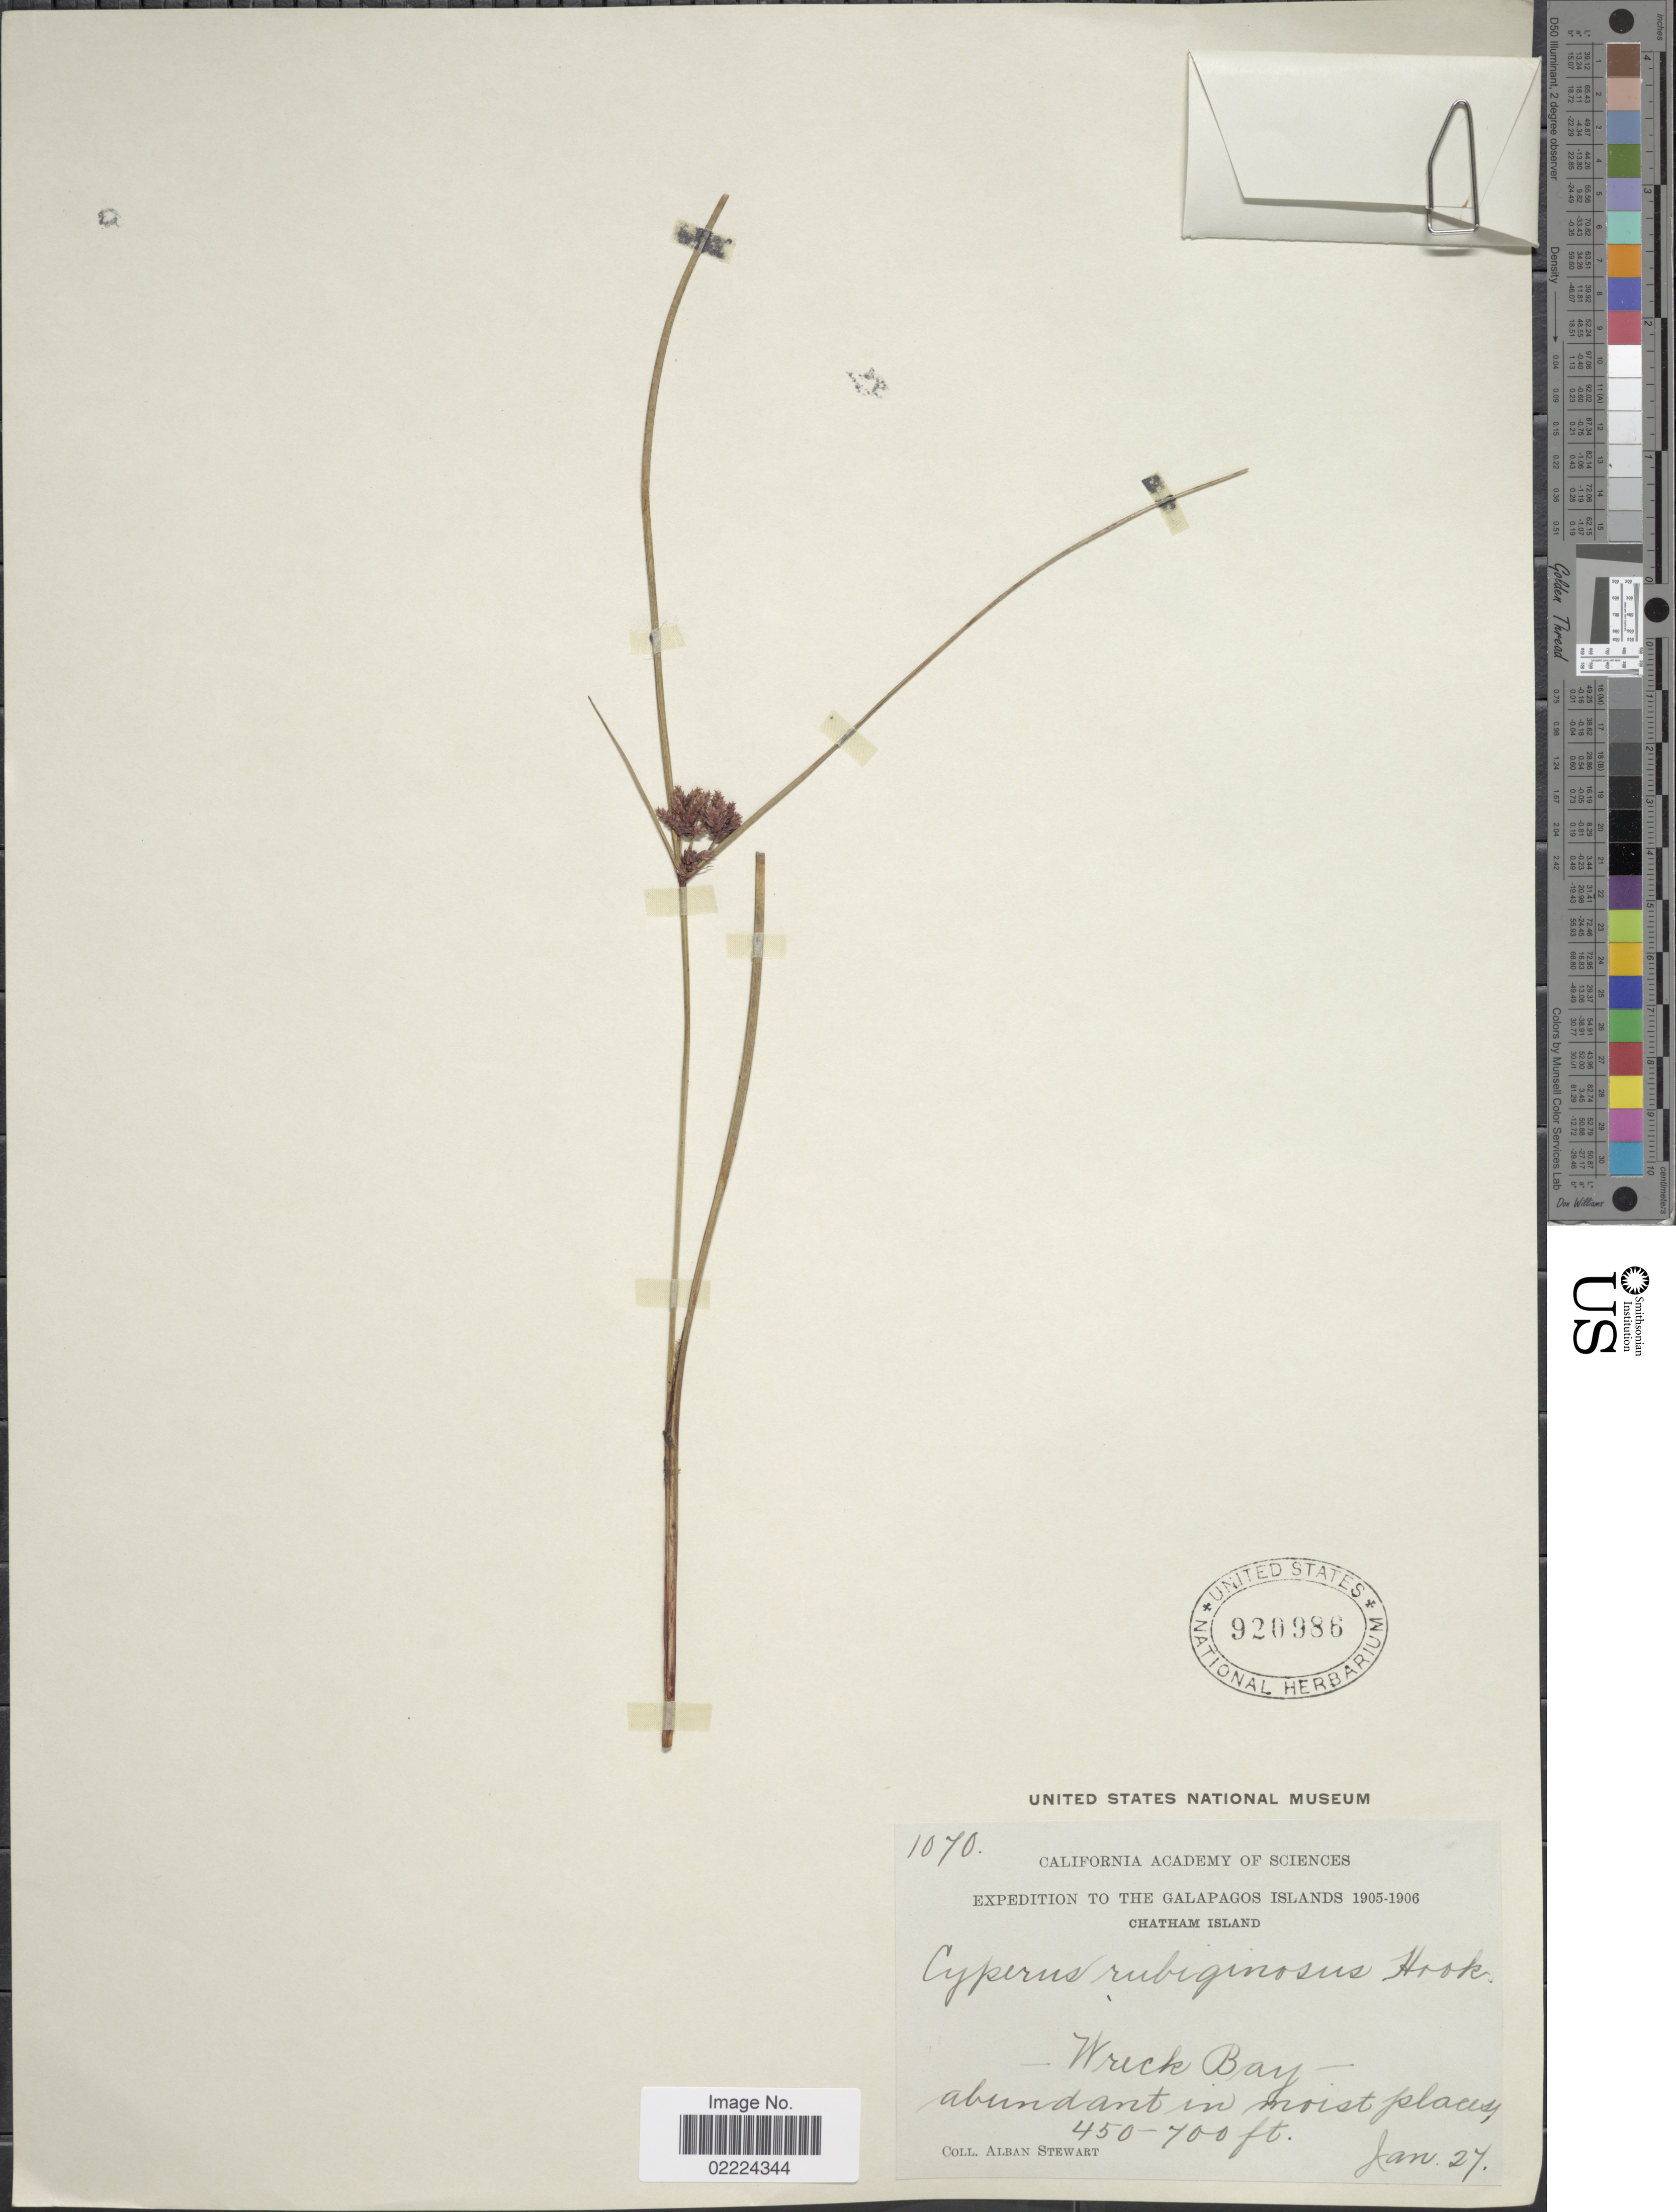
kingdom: Plantae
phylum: Tracheophyta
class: Liliopsida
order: Poales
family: Cyperaceae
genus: Cyperus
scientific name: Cyperus rubiginosus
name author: Hook. f.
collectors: A. Stewart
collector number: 1070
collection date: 1905-01-27/1906-01-27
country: Ecuador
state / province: Colón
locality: Galapagos Islands, Chatham Island, Wreck Bay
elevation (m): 137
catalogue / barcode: US 920986